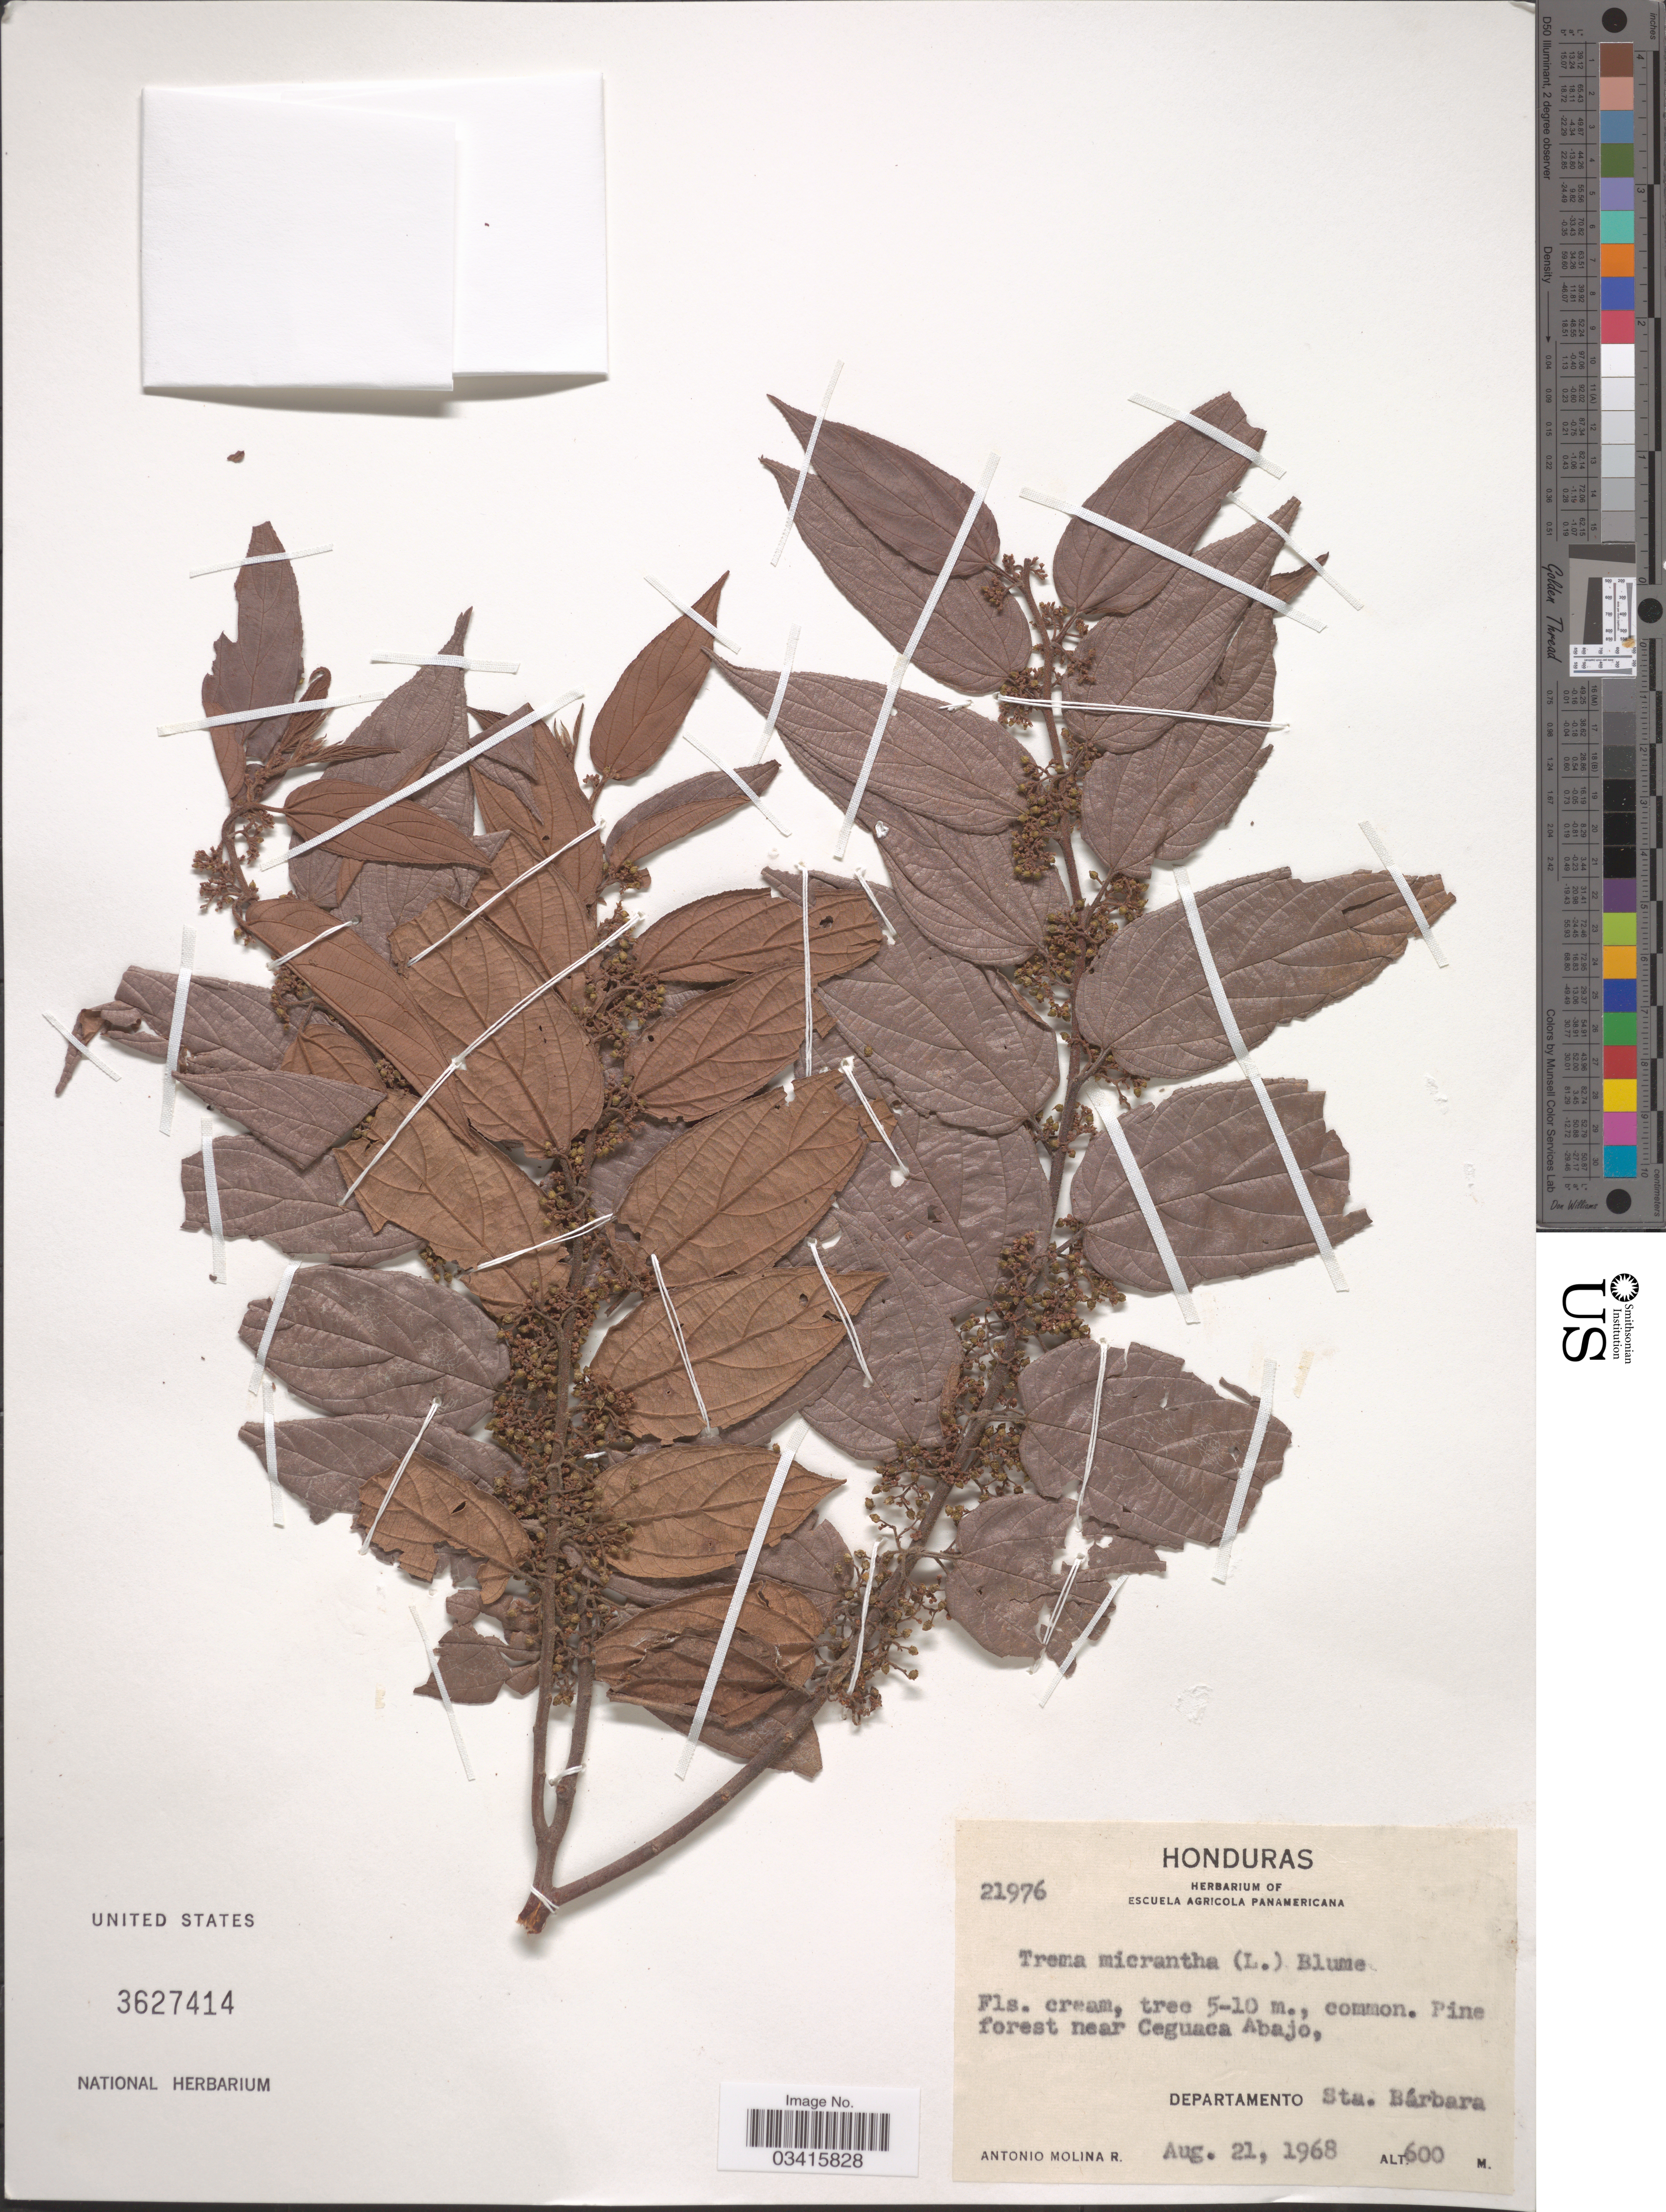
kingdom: Plantae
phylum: Tracheophyta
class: Magnoliopsida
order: Rosales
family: Cannabaceae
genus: Trema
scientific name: Trema micranthum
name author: (L.) Blume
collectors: A. Molina R.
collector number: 21976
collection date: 1968-08-21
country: Honduras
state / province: Santa Bárbara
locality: Pine forest near Ceguaca Abajo, Departamento Sta. Bárbara.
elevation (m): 600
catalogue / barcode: US 3627414